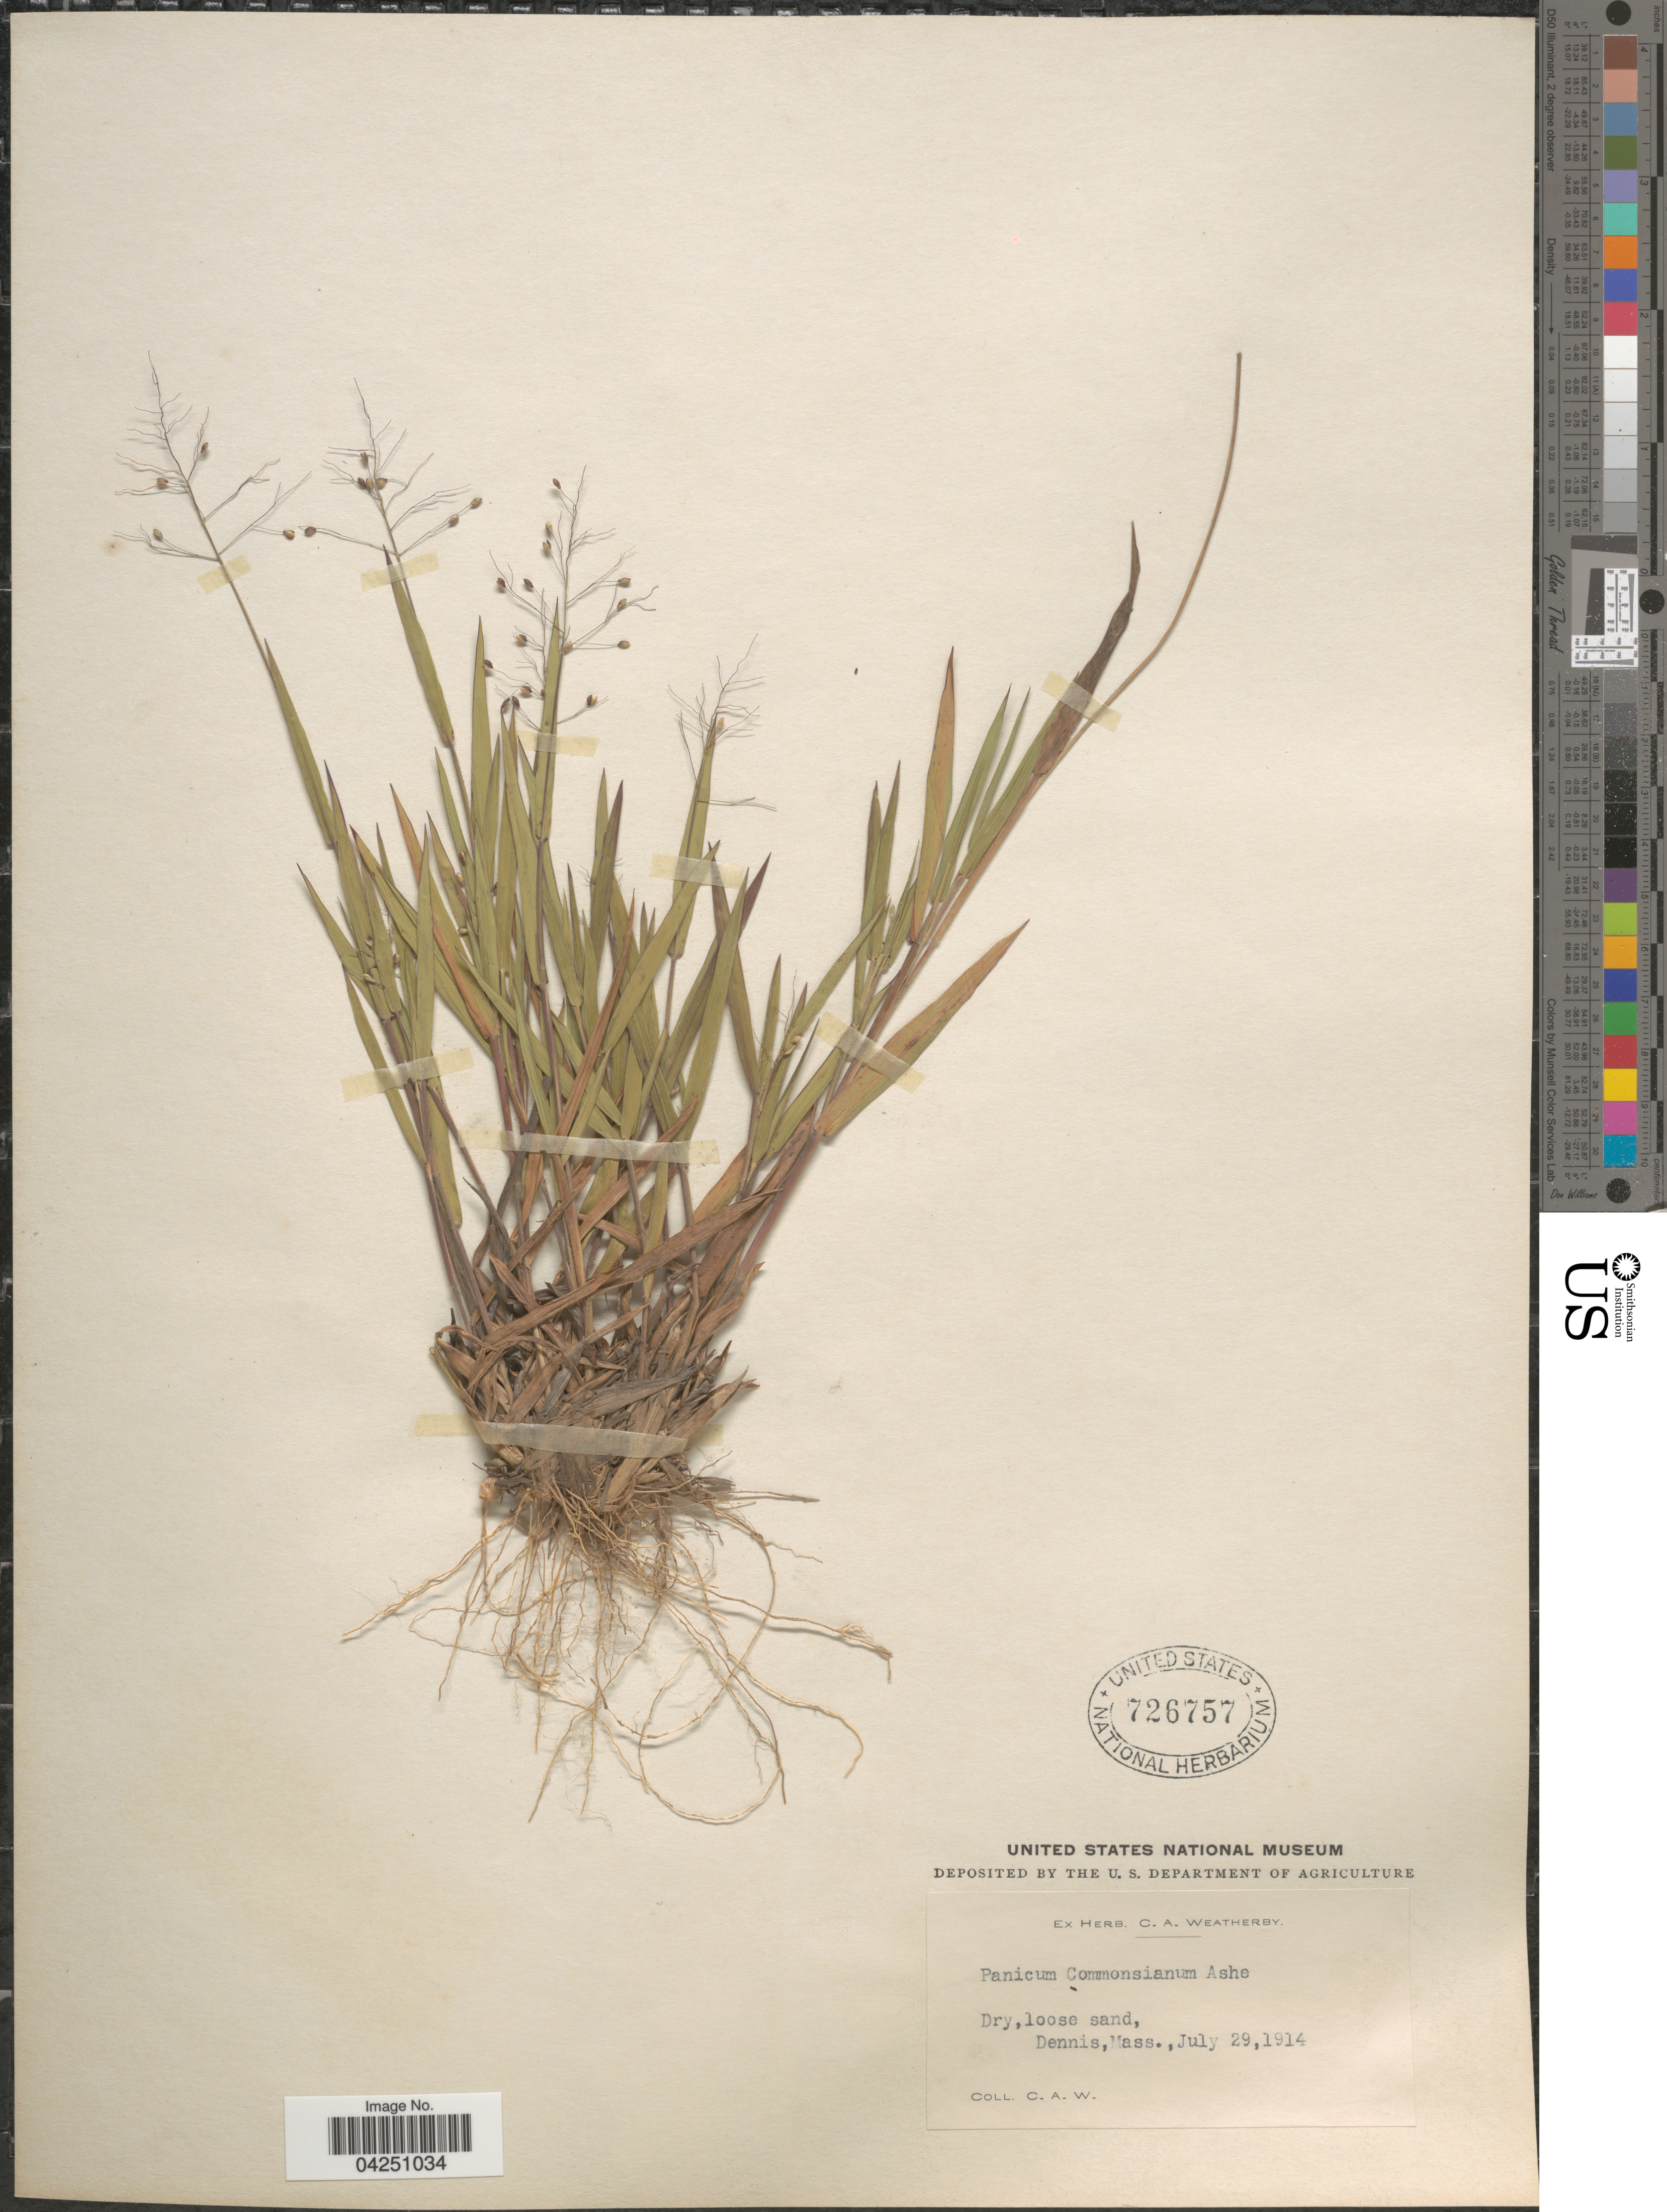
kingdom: Plantae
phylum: Tracheophyta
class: Liliopsida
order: Poales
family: Poaceae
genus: Dichanthelium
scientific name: Dichanthelium acuminatum var. acuminatum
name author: (Sw.) Gould & C.A. Clark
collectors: C. A. Weatherby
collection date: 1914-07-29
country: United States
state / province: Massachusetts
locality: Dennis.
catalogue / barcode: US 726757